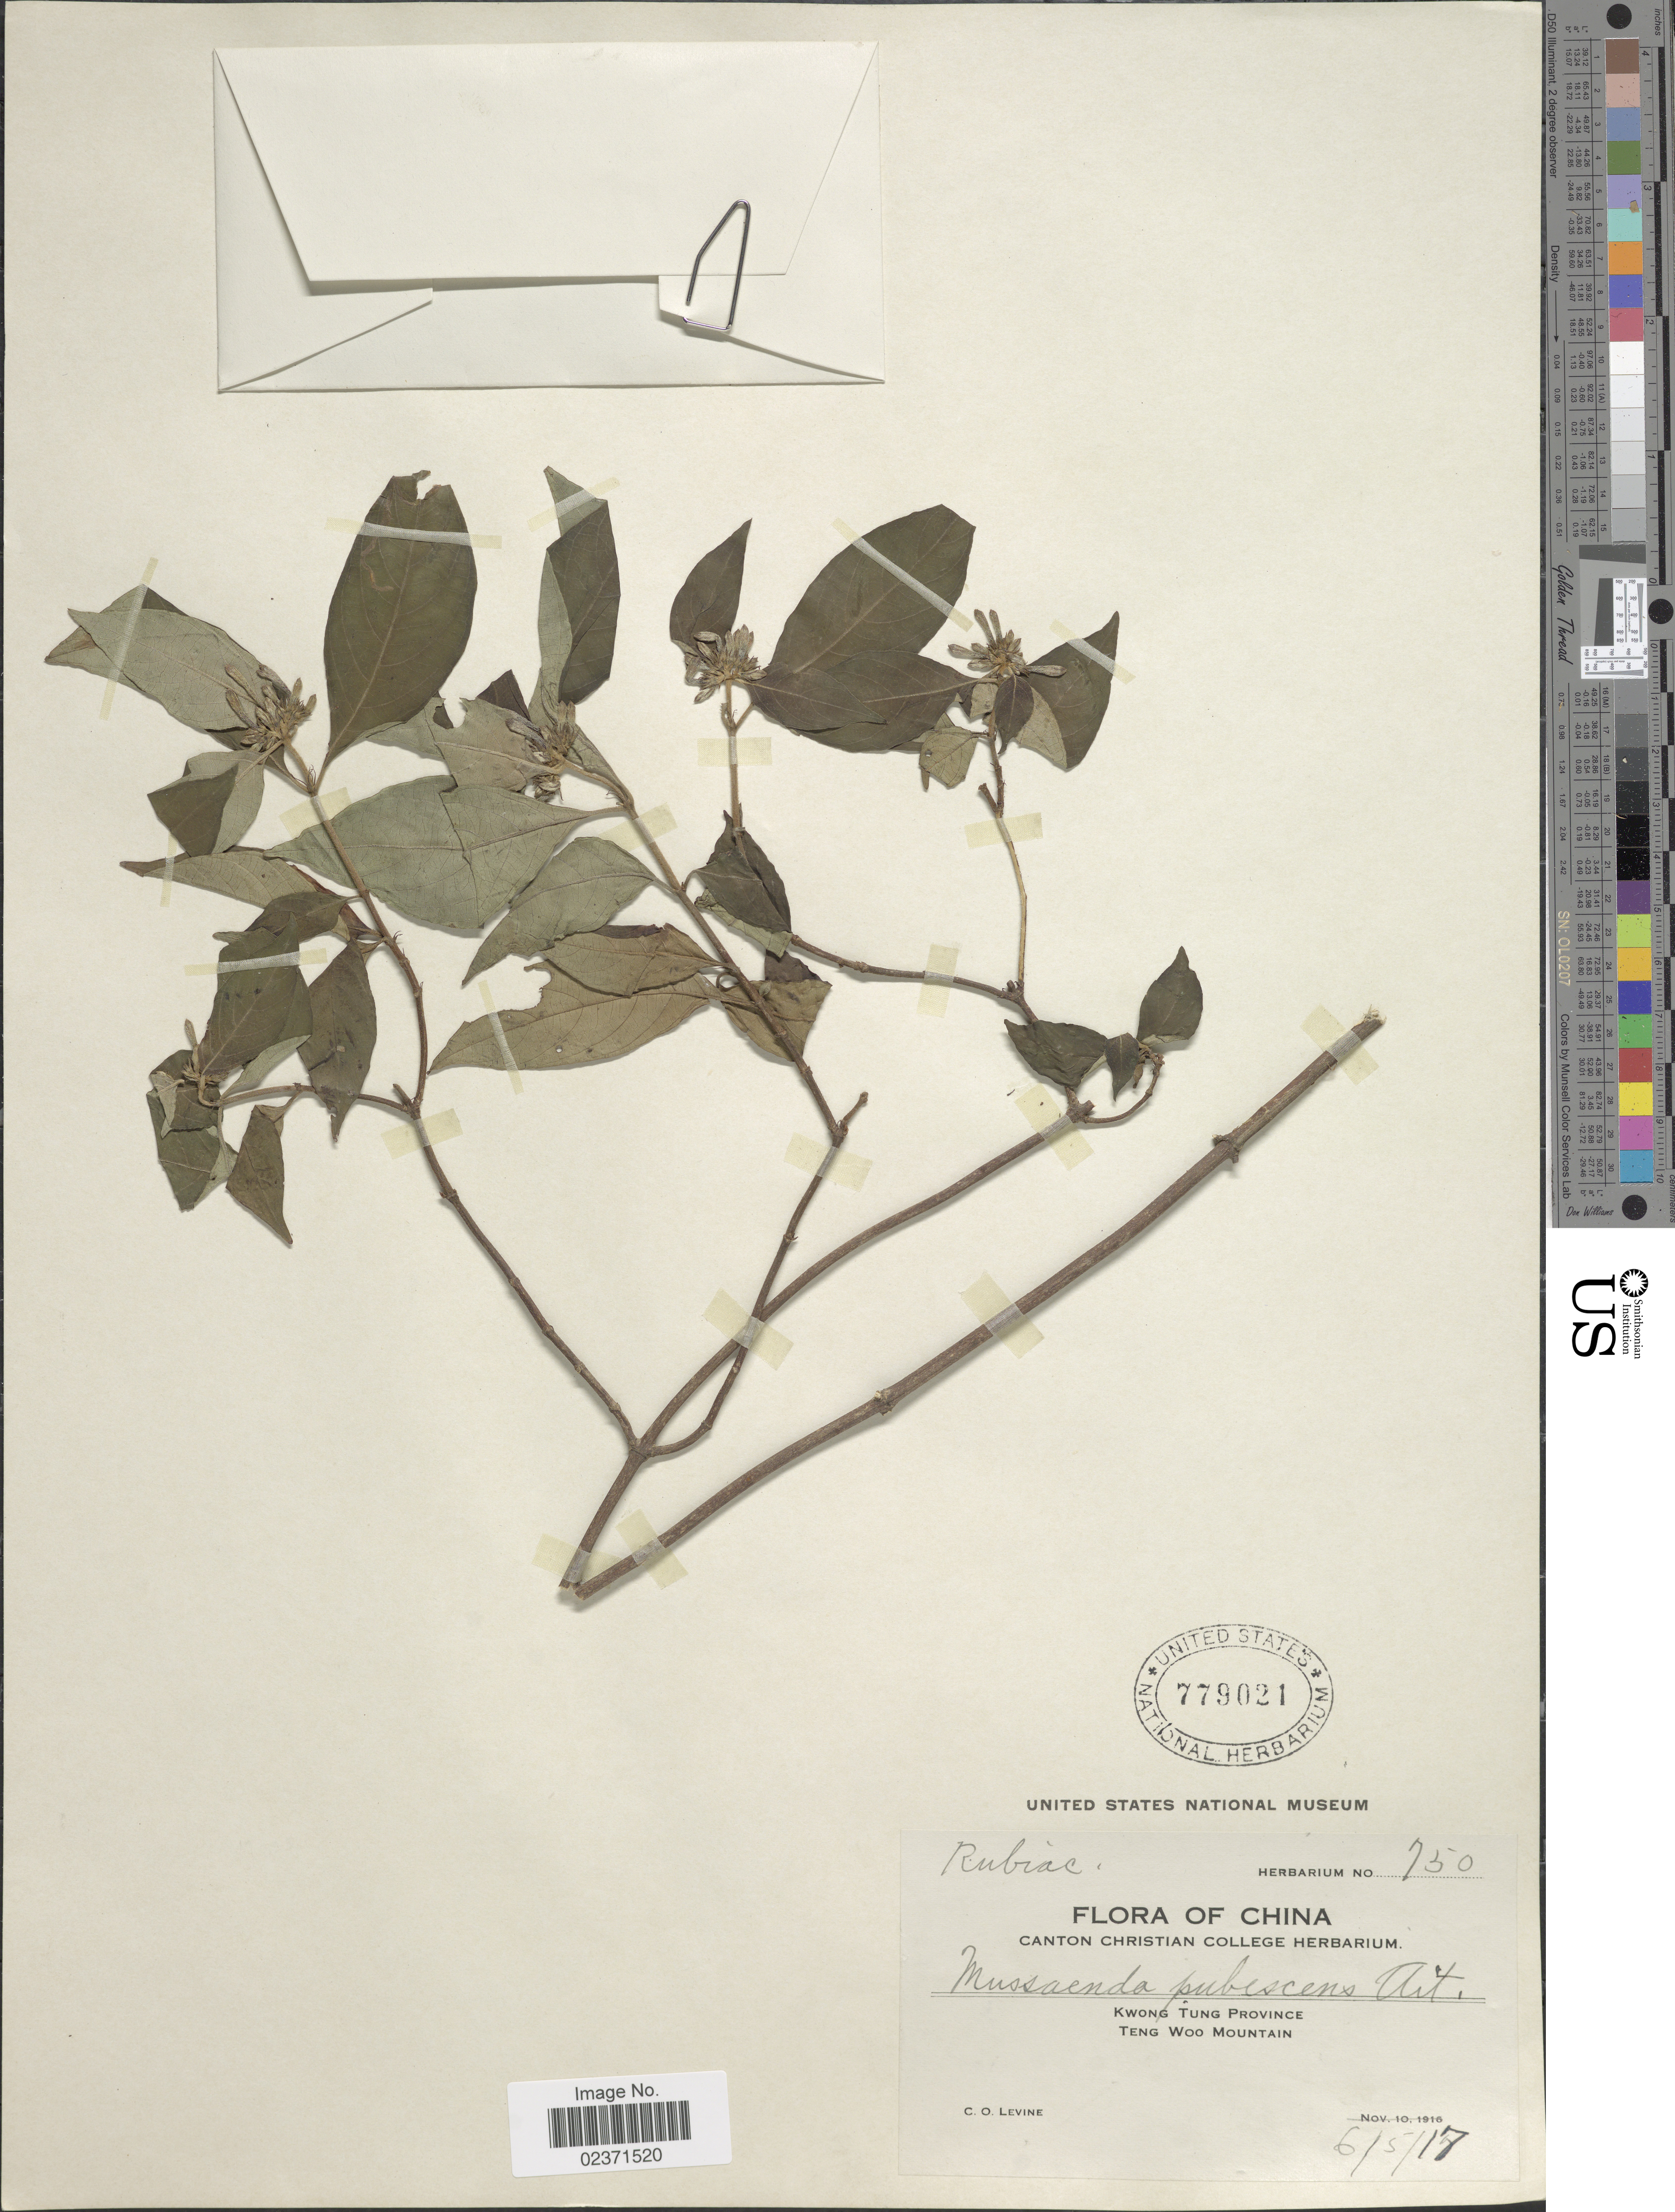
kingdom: Plantae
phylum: Tracheophyta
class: Magnoliopsida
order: Gentianales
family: Rubiaceae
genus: Mussaenda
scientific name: Mussaenda pubescens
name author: W.T. Aiton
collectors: C. O. Levine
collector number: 750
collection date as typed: Transcribed d/m/y: 6/5/17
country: China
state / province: Guangdong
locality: Kwong Tung Province. Teng Woo Mountain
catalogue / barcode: US 779021